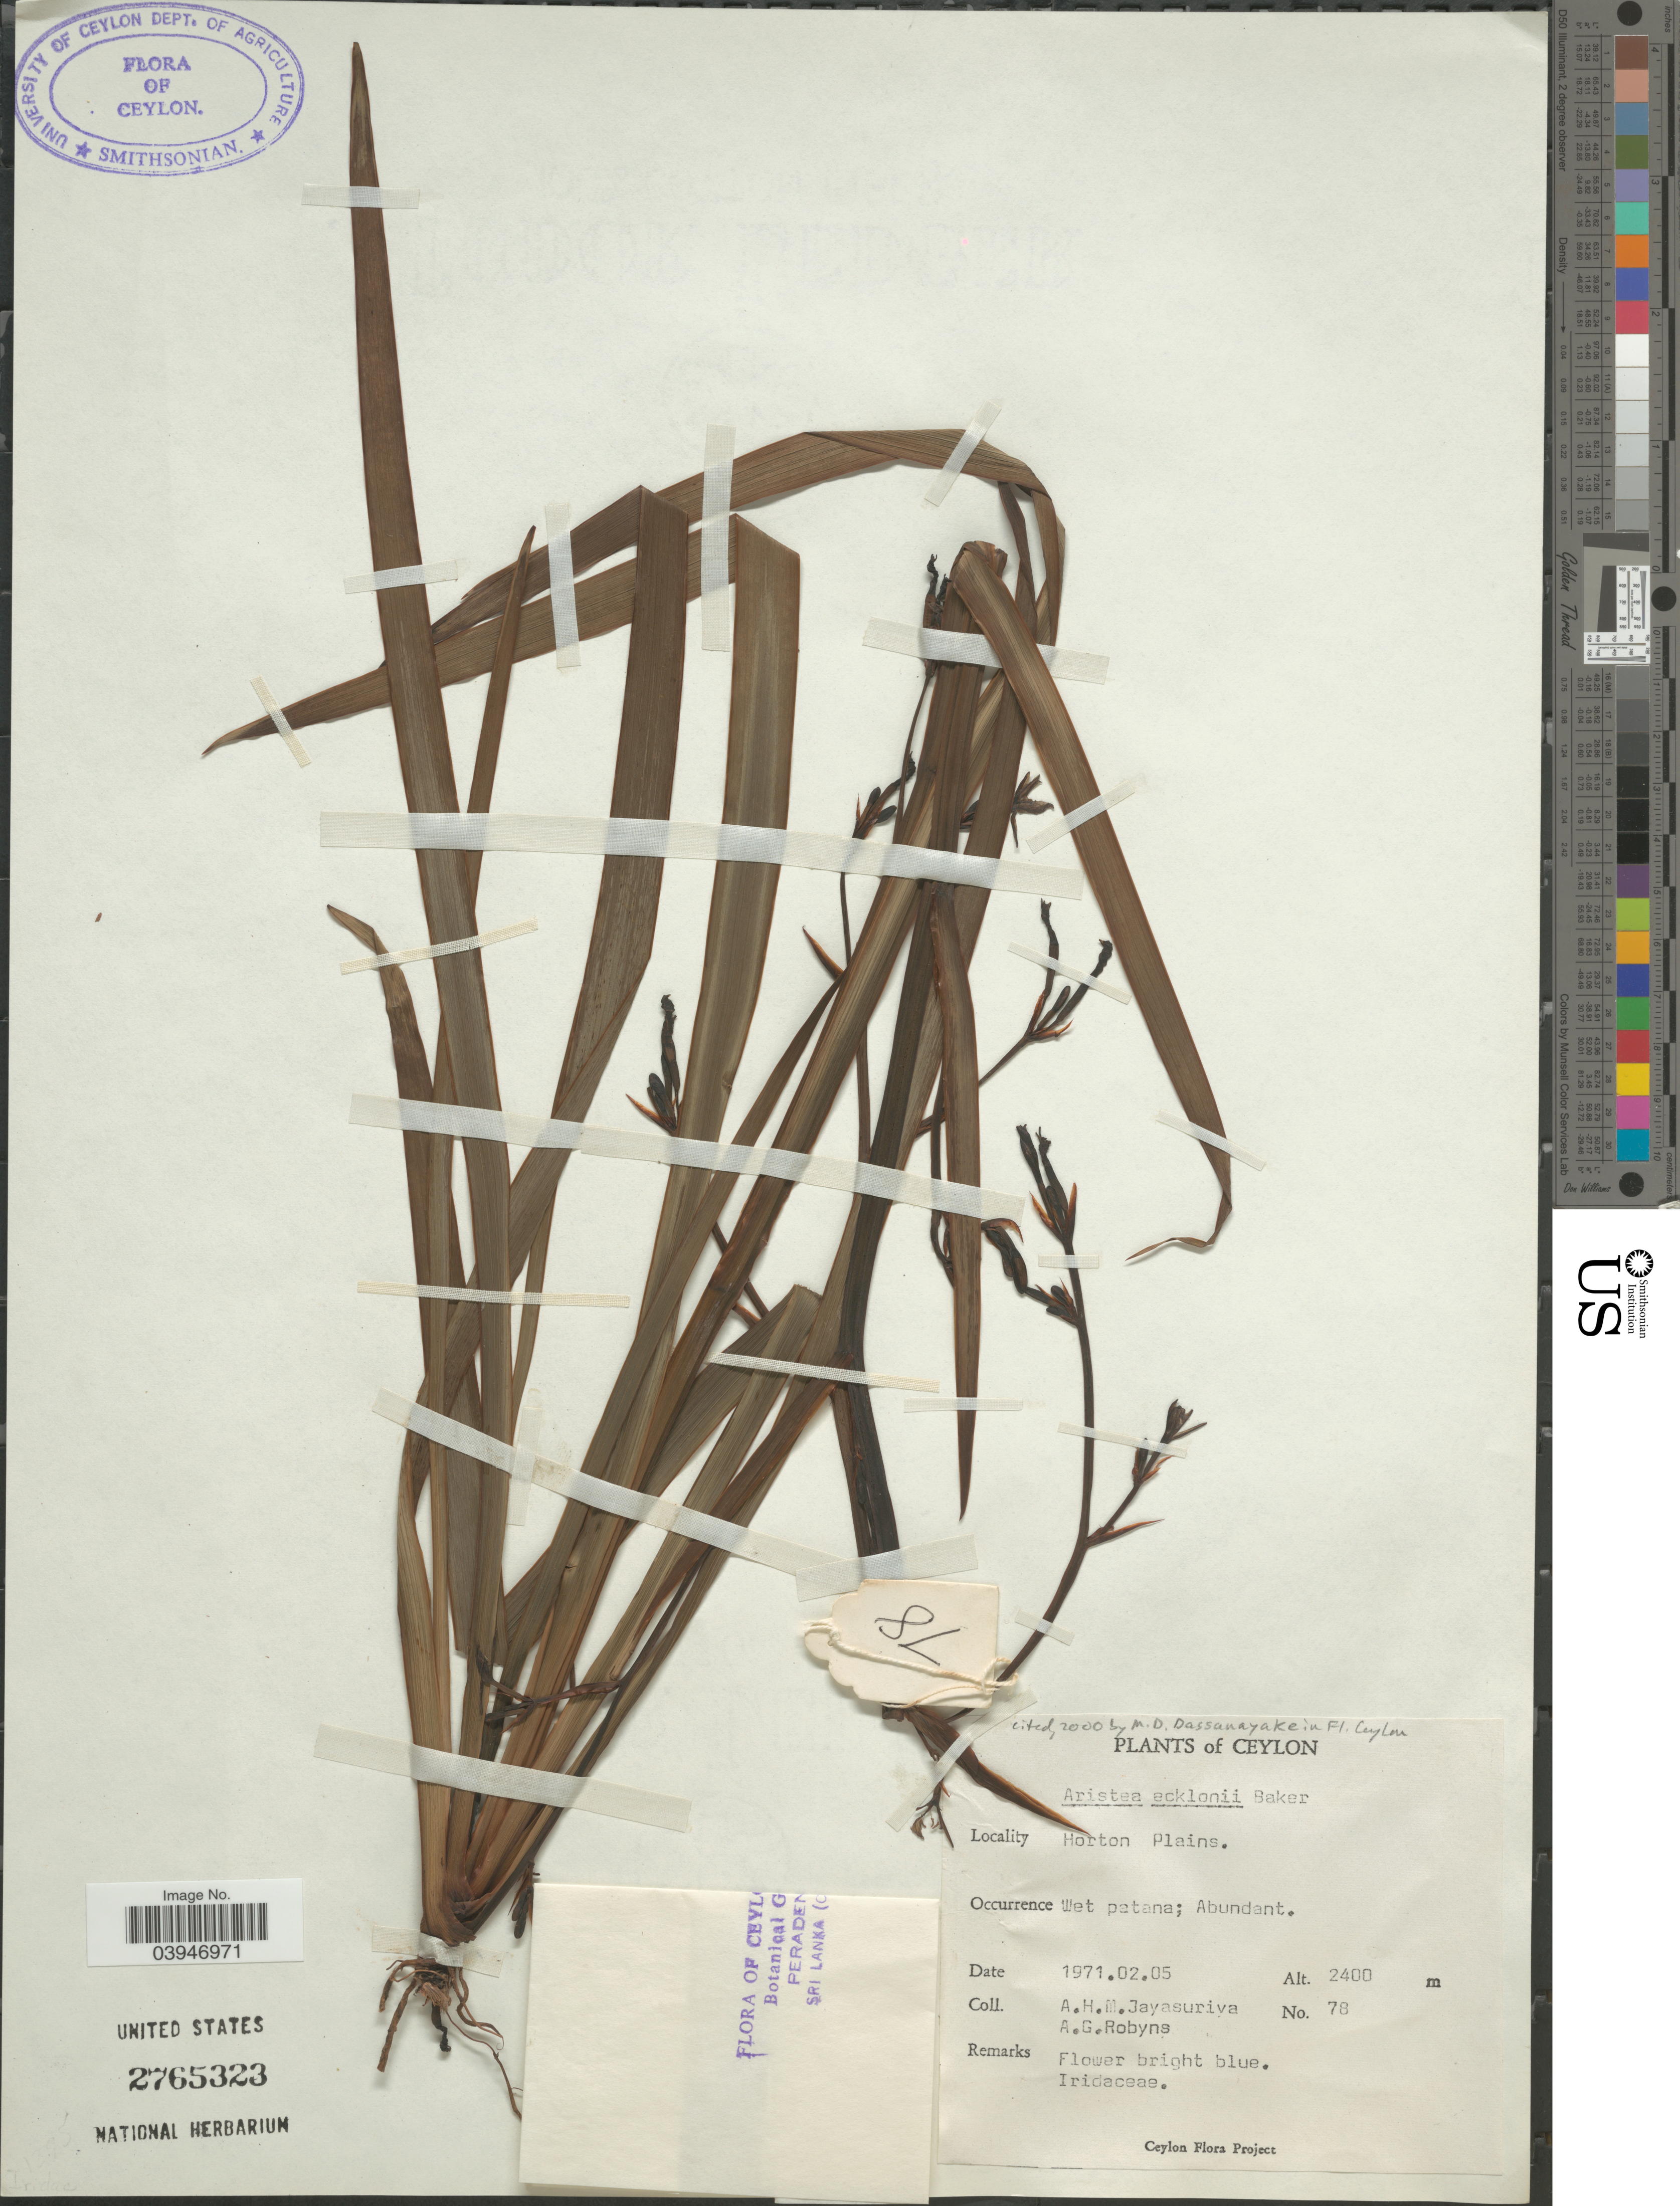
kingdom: Plantae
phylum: Tracheophyta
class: Liliopsida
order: Asparagales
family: Iridaceae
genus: Aristea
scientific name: Aristea ecklonii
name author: Baker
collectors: A. H. Jayasuriya & A. Robyns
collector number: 78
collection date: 1971-02-05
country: Sri Lanka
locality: Ceylon. Horton Plains.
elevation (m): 2400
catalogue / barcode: US 2765323